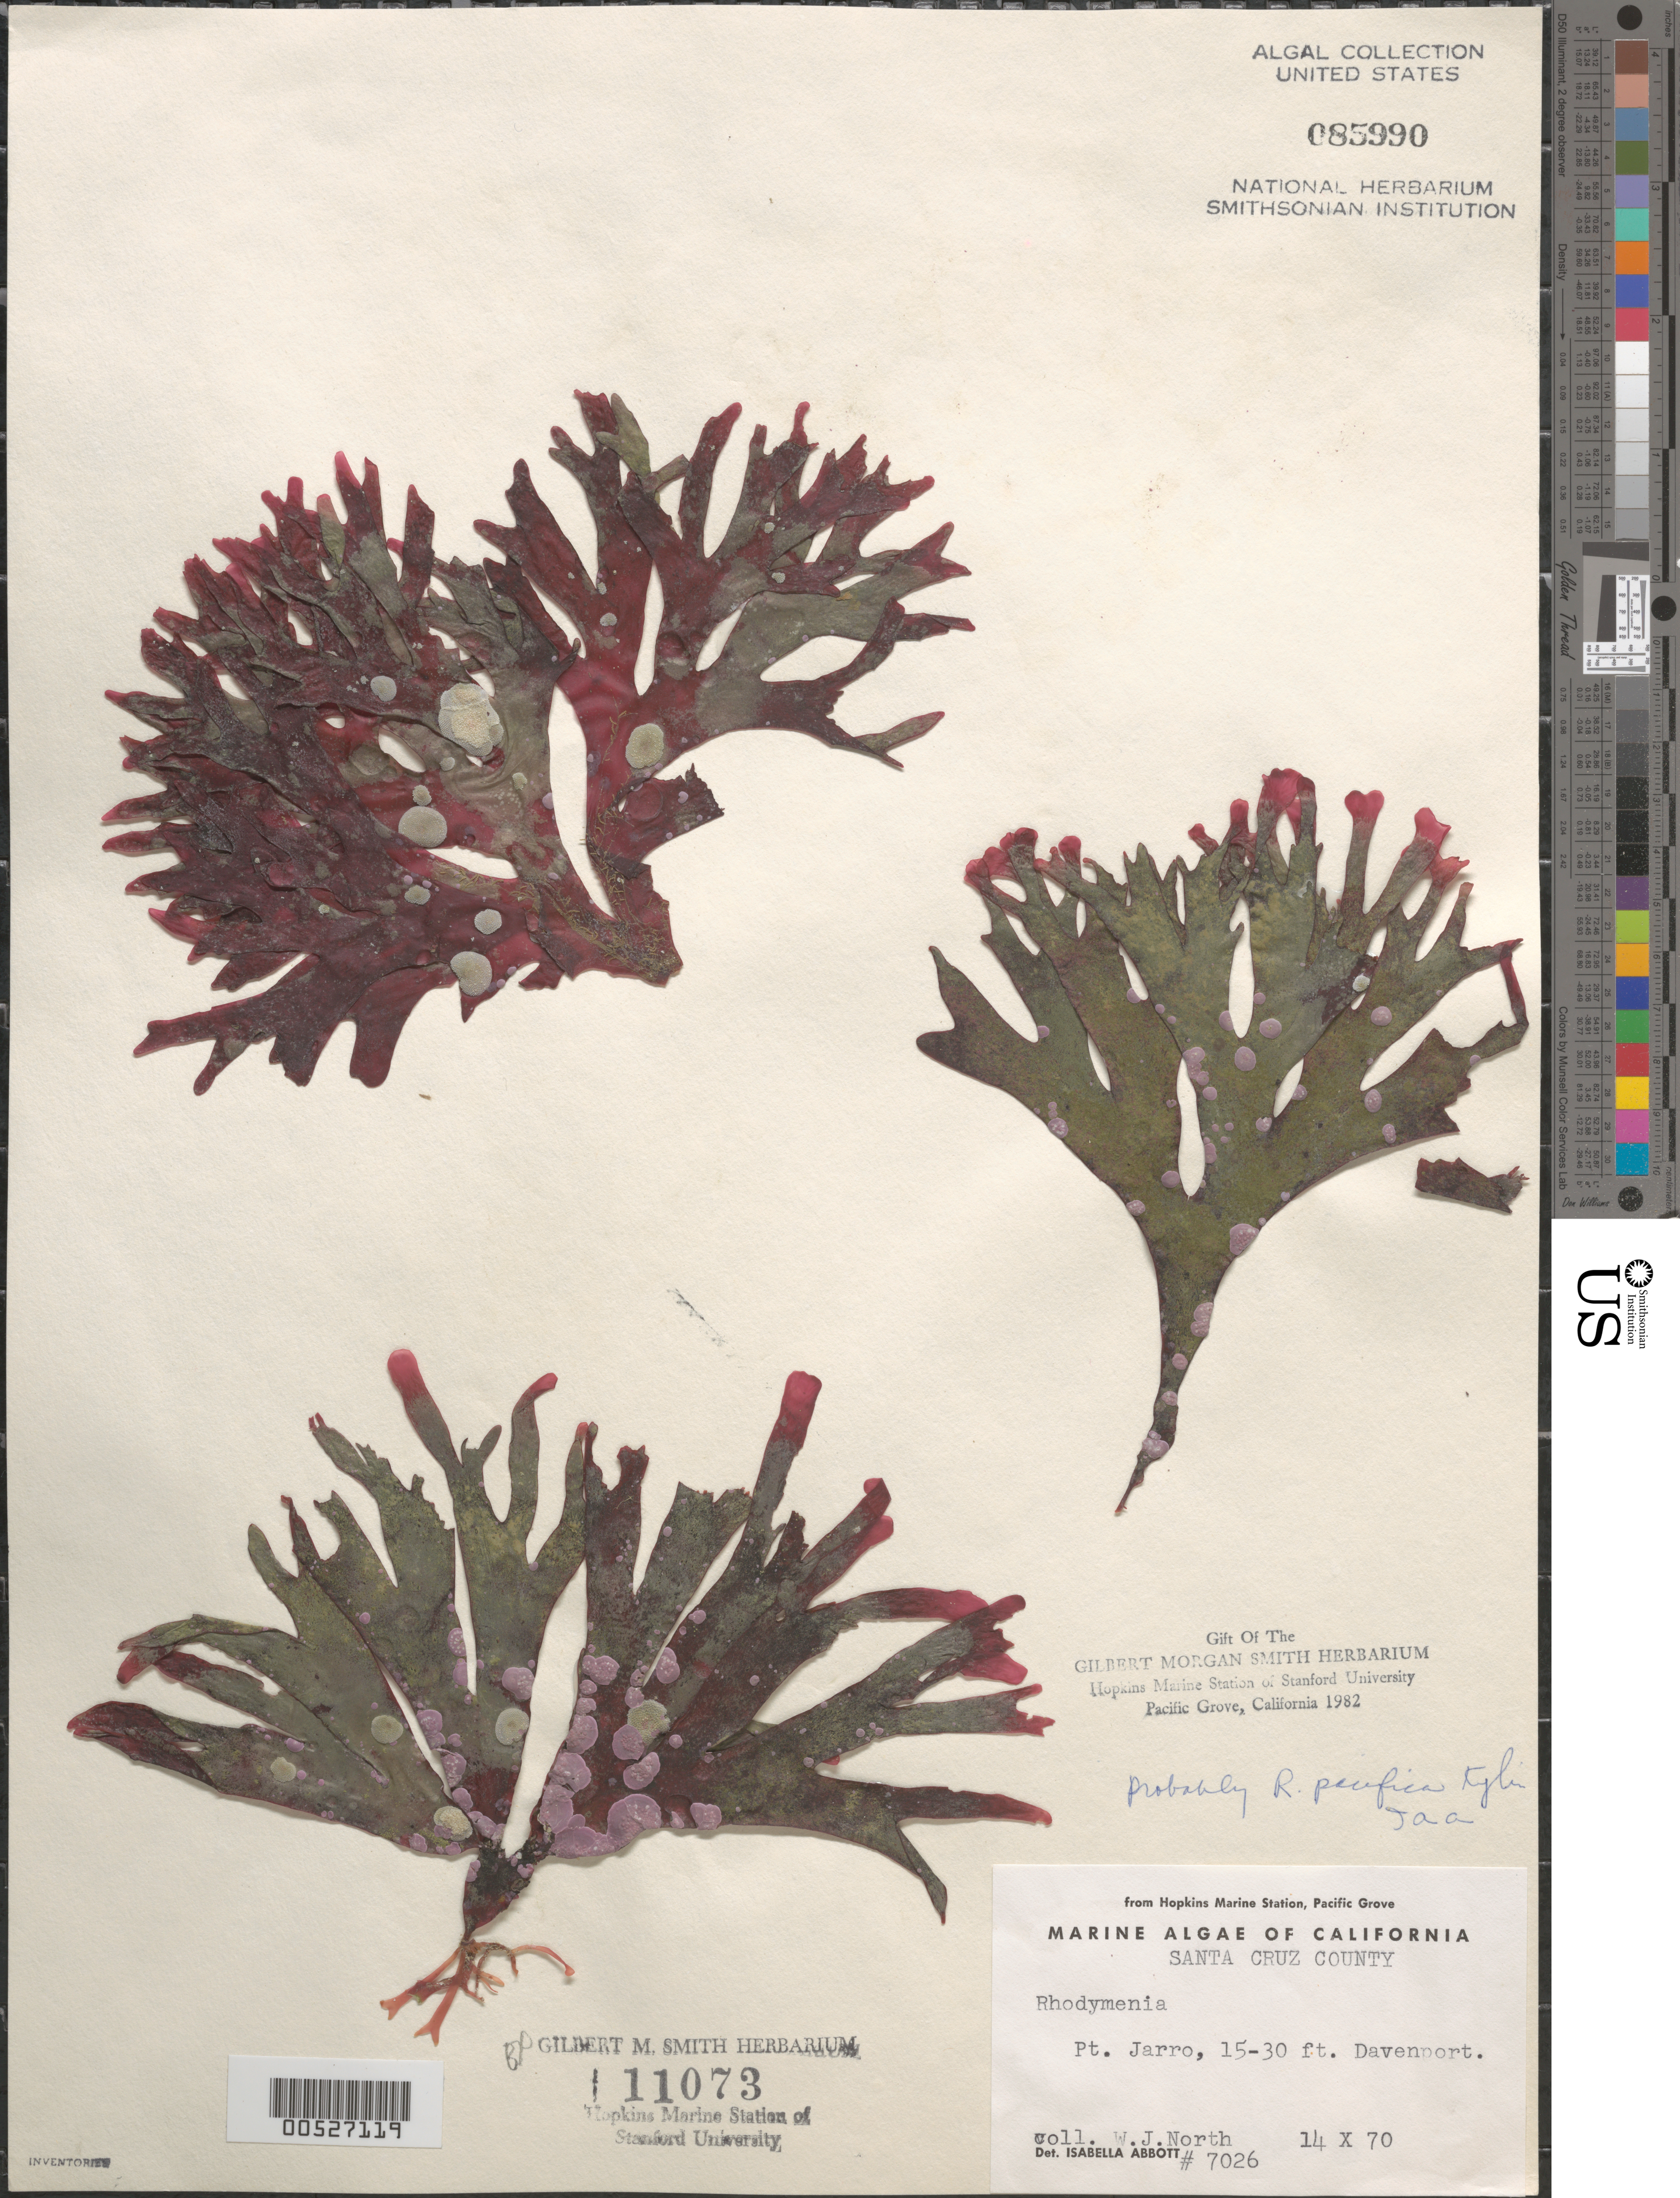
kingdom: Plantae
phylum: Rhodophyta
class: Florideophyceae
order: Rhodymeniales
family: Rhodymeniaceae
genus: Rhodymenia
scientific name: Rhodymenia pacifica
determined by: Abbott, Isabella A.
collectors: W. North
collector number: IAA 7026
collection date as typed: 14 Oct 1970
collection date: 1970-10-14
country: United States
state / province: California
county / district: Santa Cruz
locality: El Jarro Point, Davenport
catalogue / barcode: US 85990